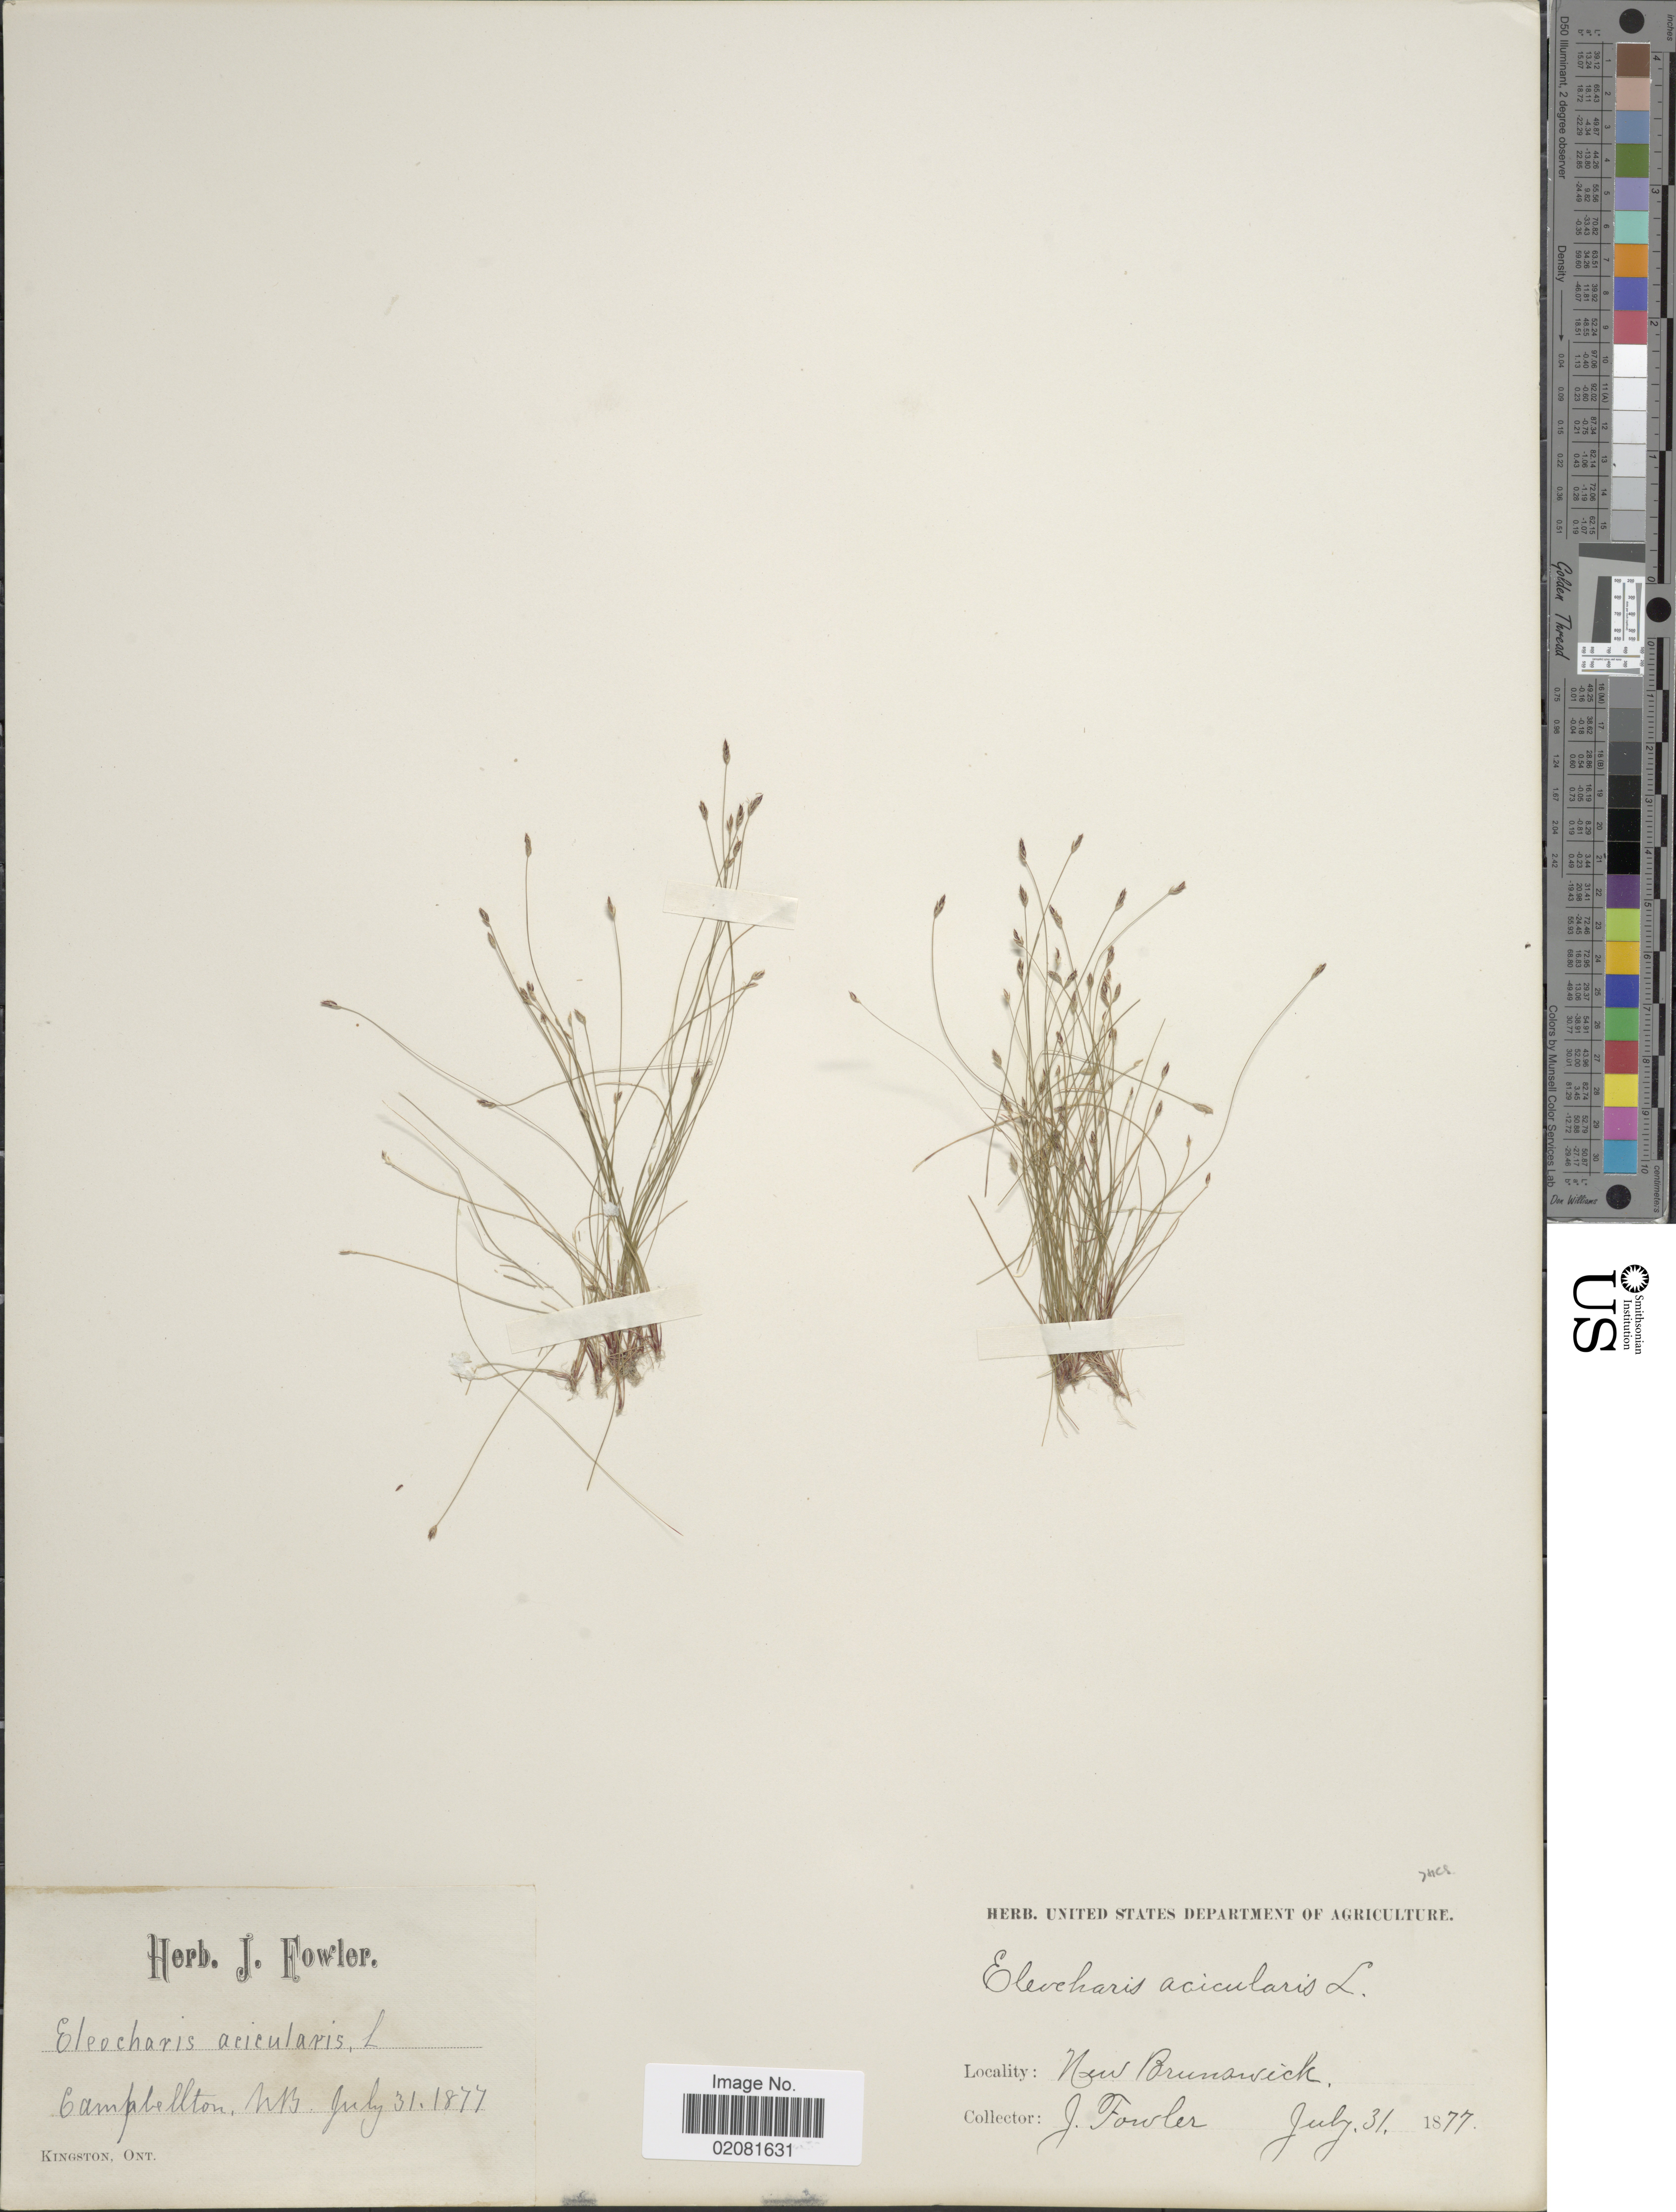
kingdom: Plantae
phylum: Tracheophyta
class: Liliopsida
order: Poales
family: Cyperaceae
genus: Eleocharis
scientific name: Eleocharis acicularis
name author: (L.) Roem. & Schult.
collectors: J. P. Fowler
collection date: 1877-07-31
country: Canada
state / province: New Brunswick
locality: Campbellton